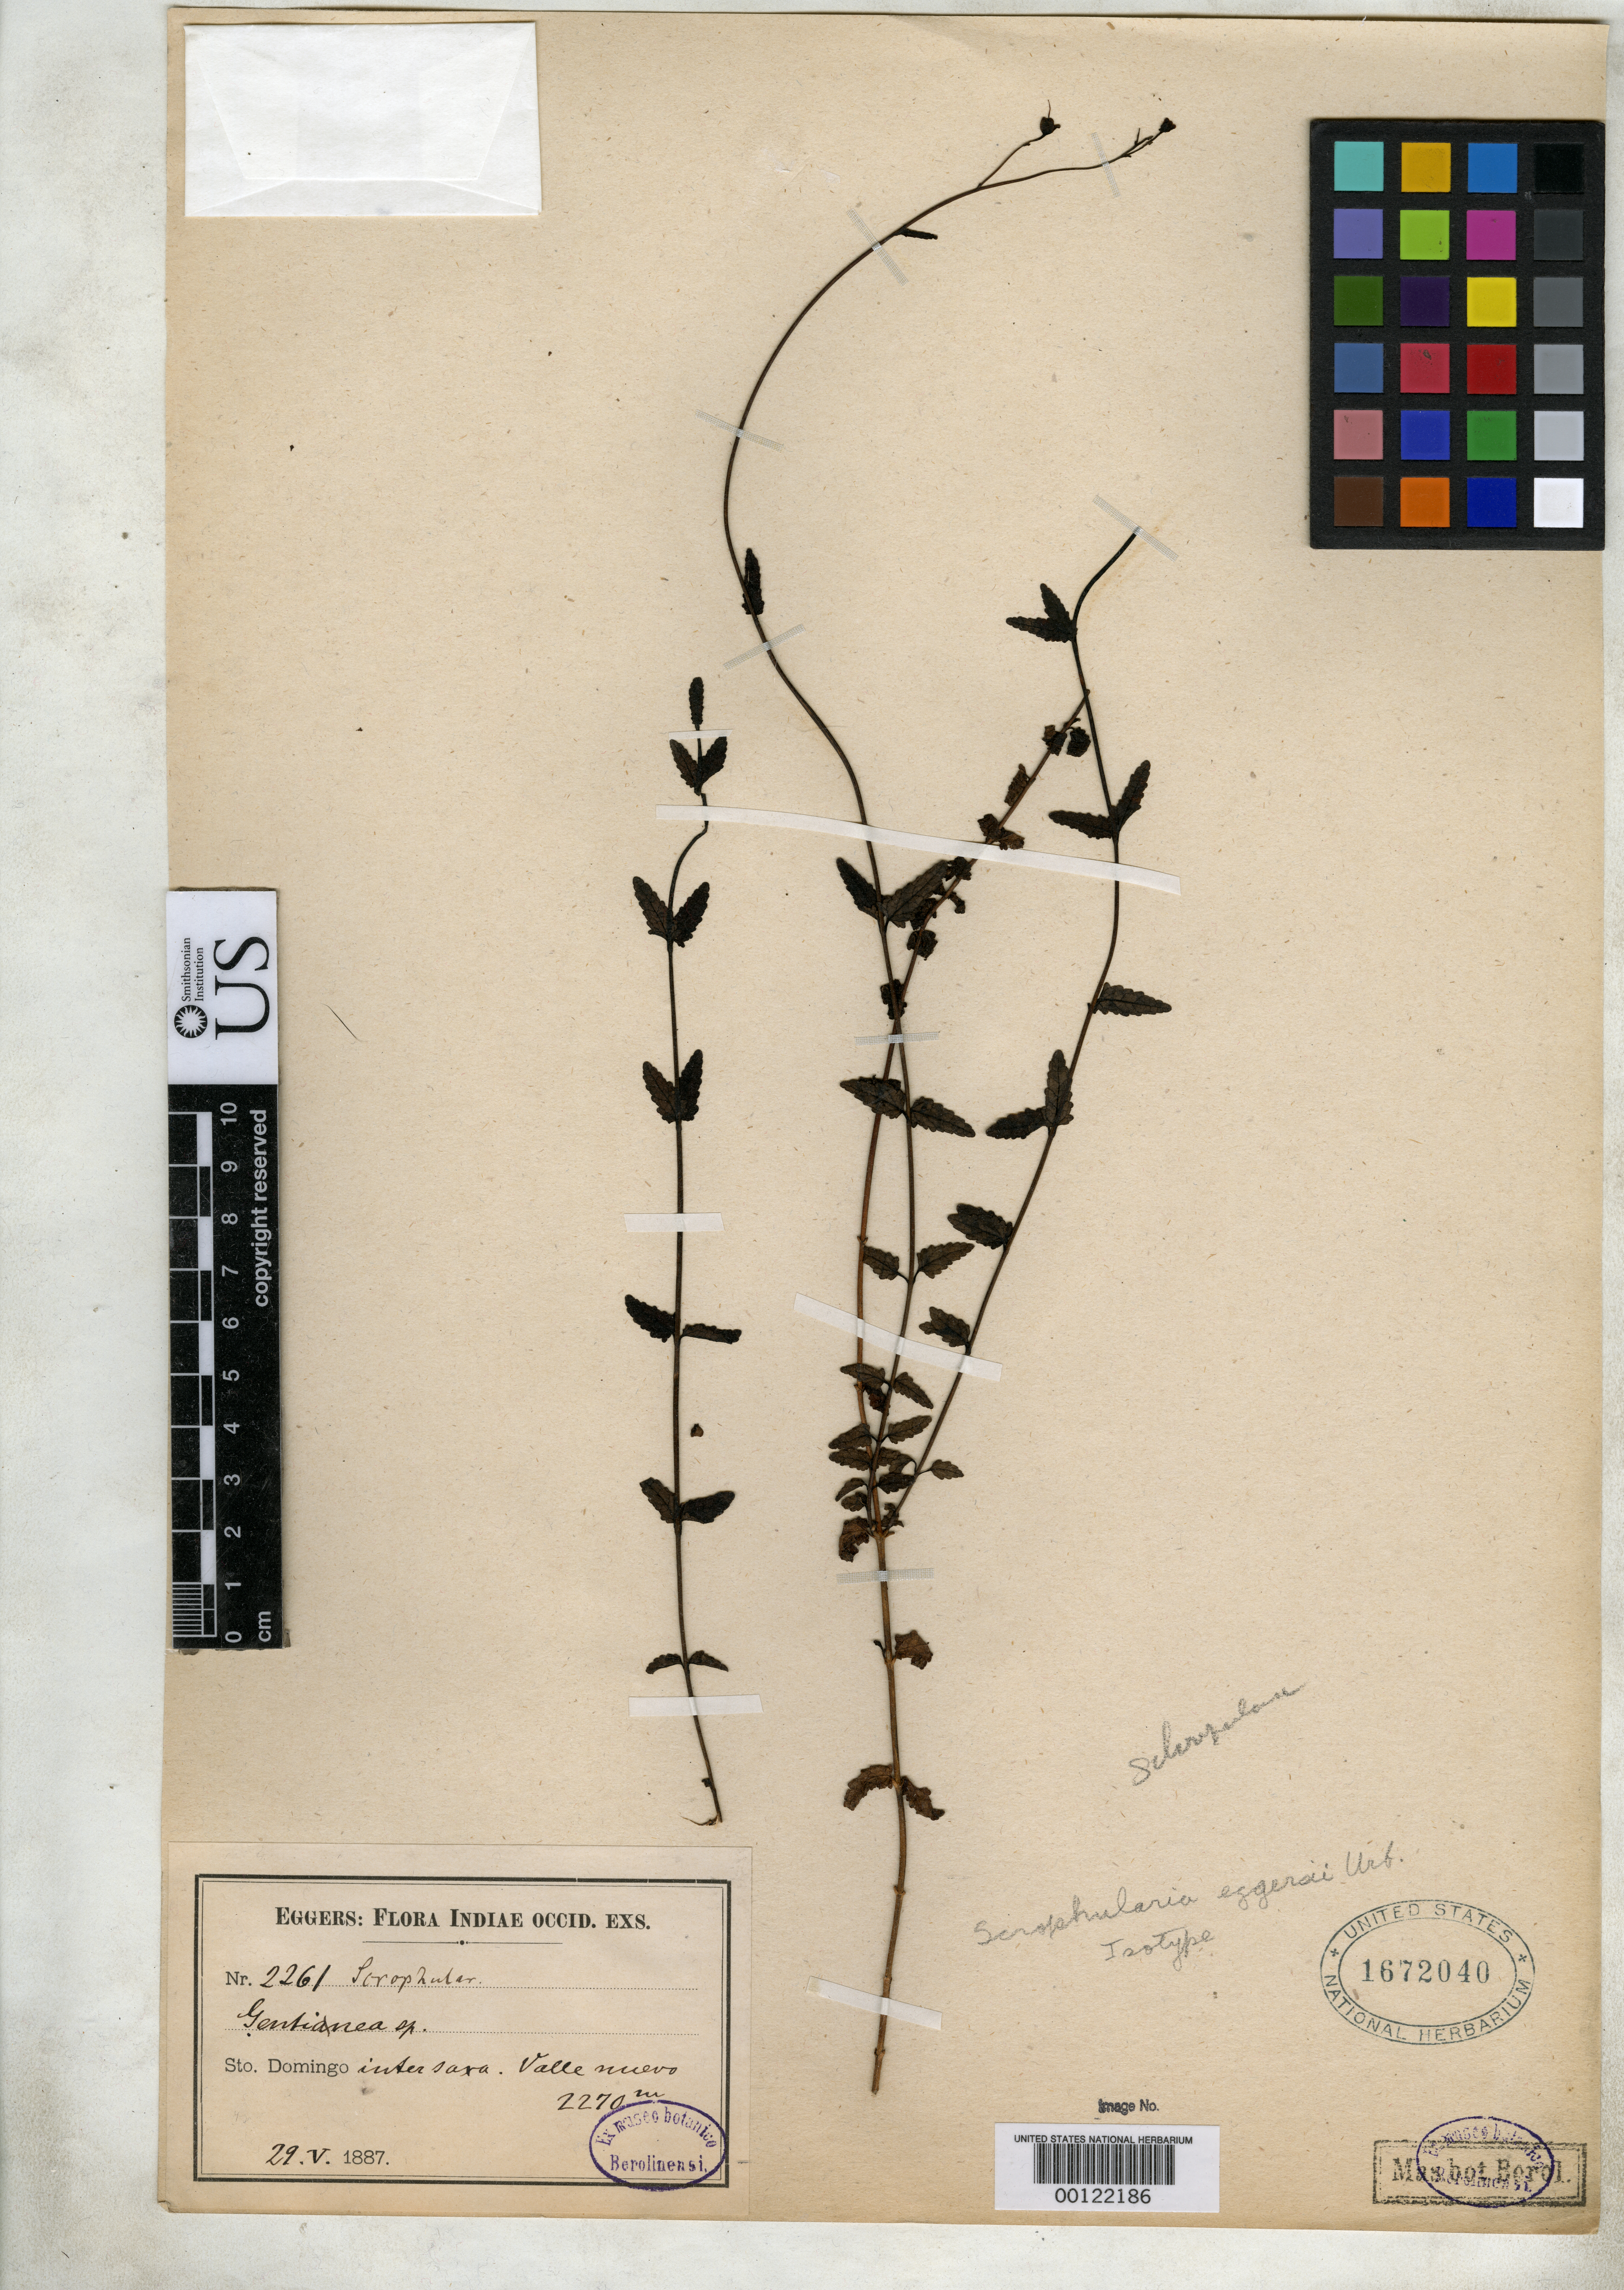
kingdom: Plantae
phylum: Tracheophyta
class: Magnoliopsida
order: Lamiales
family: Scrophulariaceae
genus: Scrophularia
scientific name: Scrophularia eggersii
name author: Urb.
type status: Isotype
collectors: H. F. A. von Eggers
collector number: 2261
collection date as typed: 29 May 1887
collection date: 1887-05-29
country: Dominican Republic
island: Hispaniola Island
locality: Inter Saxa, Valle Nuevo.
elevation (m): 2270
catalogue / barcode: US 1672040